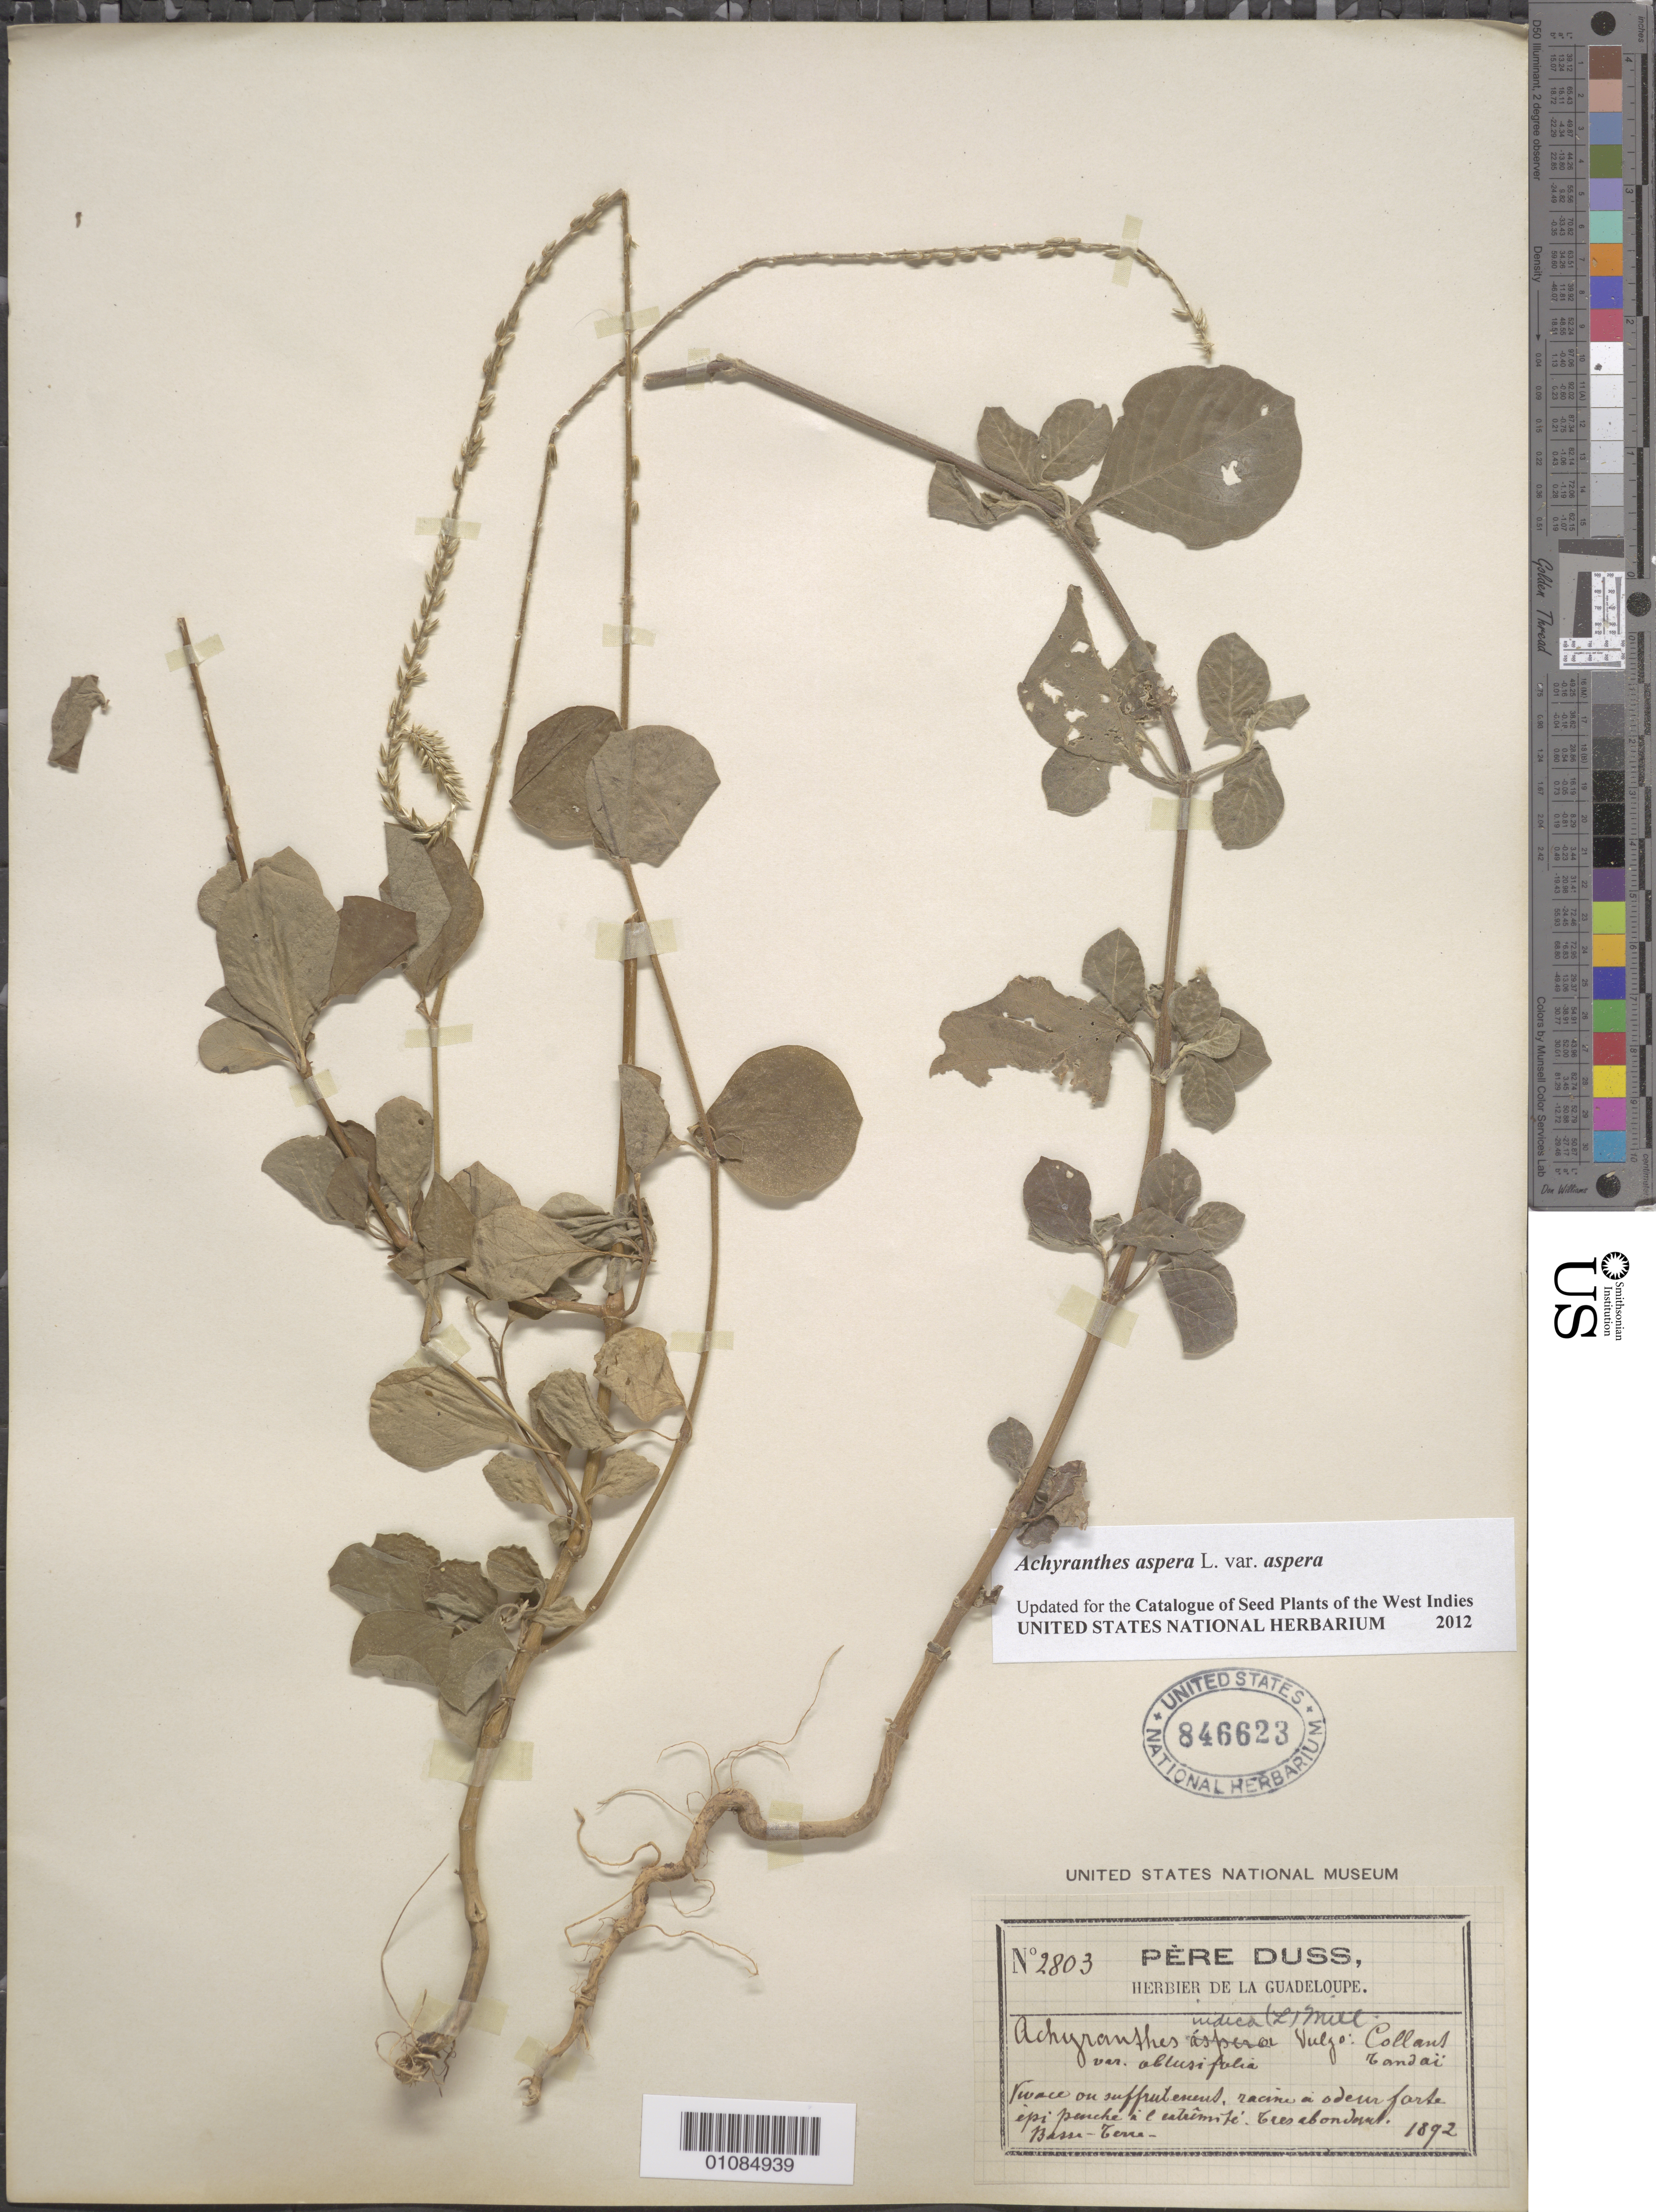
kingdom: Plantae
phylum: Tracheophyta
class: Magnoliopsida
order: Caryophyllales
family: Amaranthaceae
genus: Achyranthes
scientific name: Achyranthes aspera var. aspera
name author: L.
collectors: Père Duss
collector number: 2803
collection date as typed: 1892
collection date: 1892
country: Guadeloupe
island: Basse Terre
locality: Basee-Terre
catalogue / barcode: US 846623